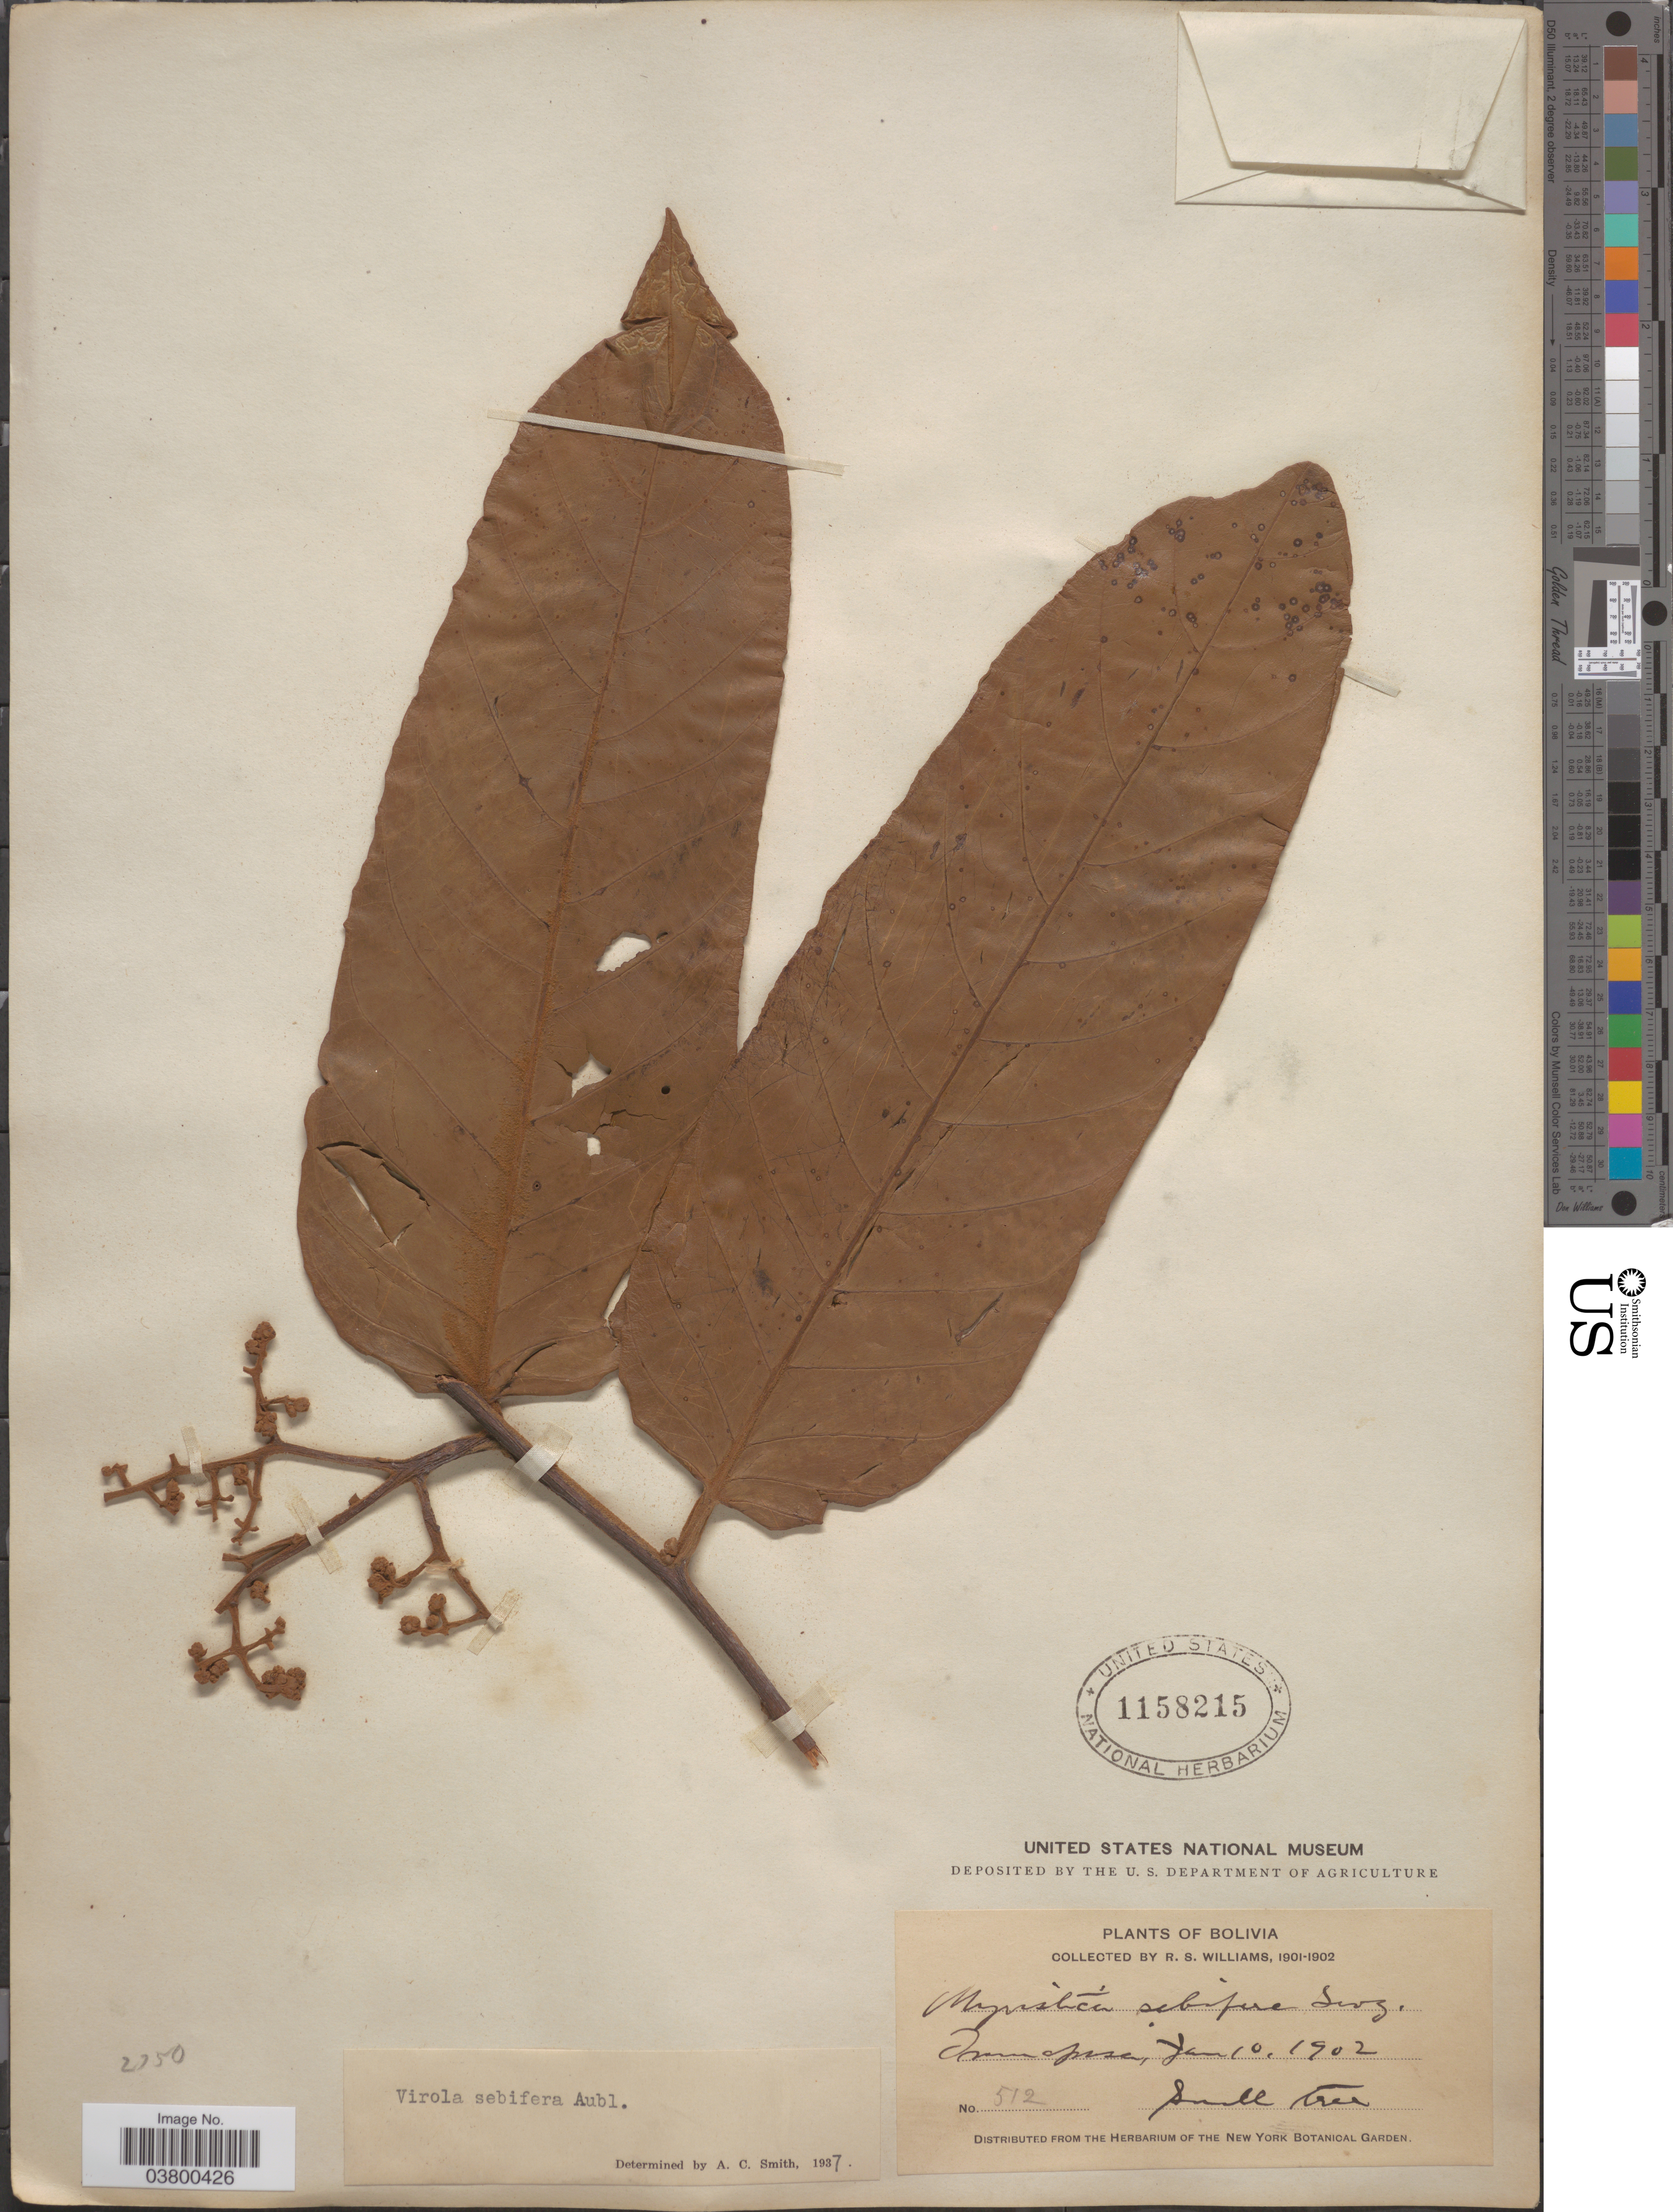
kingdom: Plantae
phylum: Tracheophyta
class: Magnoliopsida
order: Magnoliales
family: Myristicaceae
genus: Virola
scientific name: Virola sebifera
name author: Aubl.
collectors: R. S. Williams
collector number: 512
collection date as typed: Jan. 10, 1902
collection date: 1902-01-10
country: Bolivia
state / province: La Paz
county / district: Iturralde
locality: Tumupasa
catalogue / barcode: US 1158215